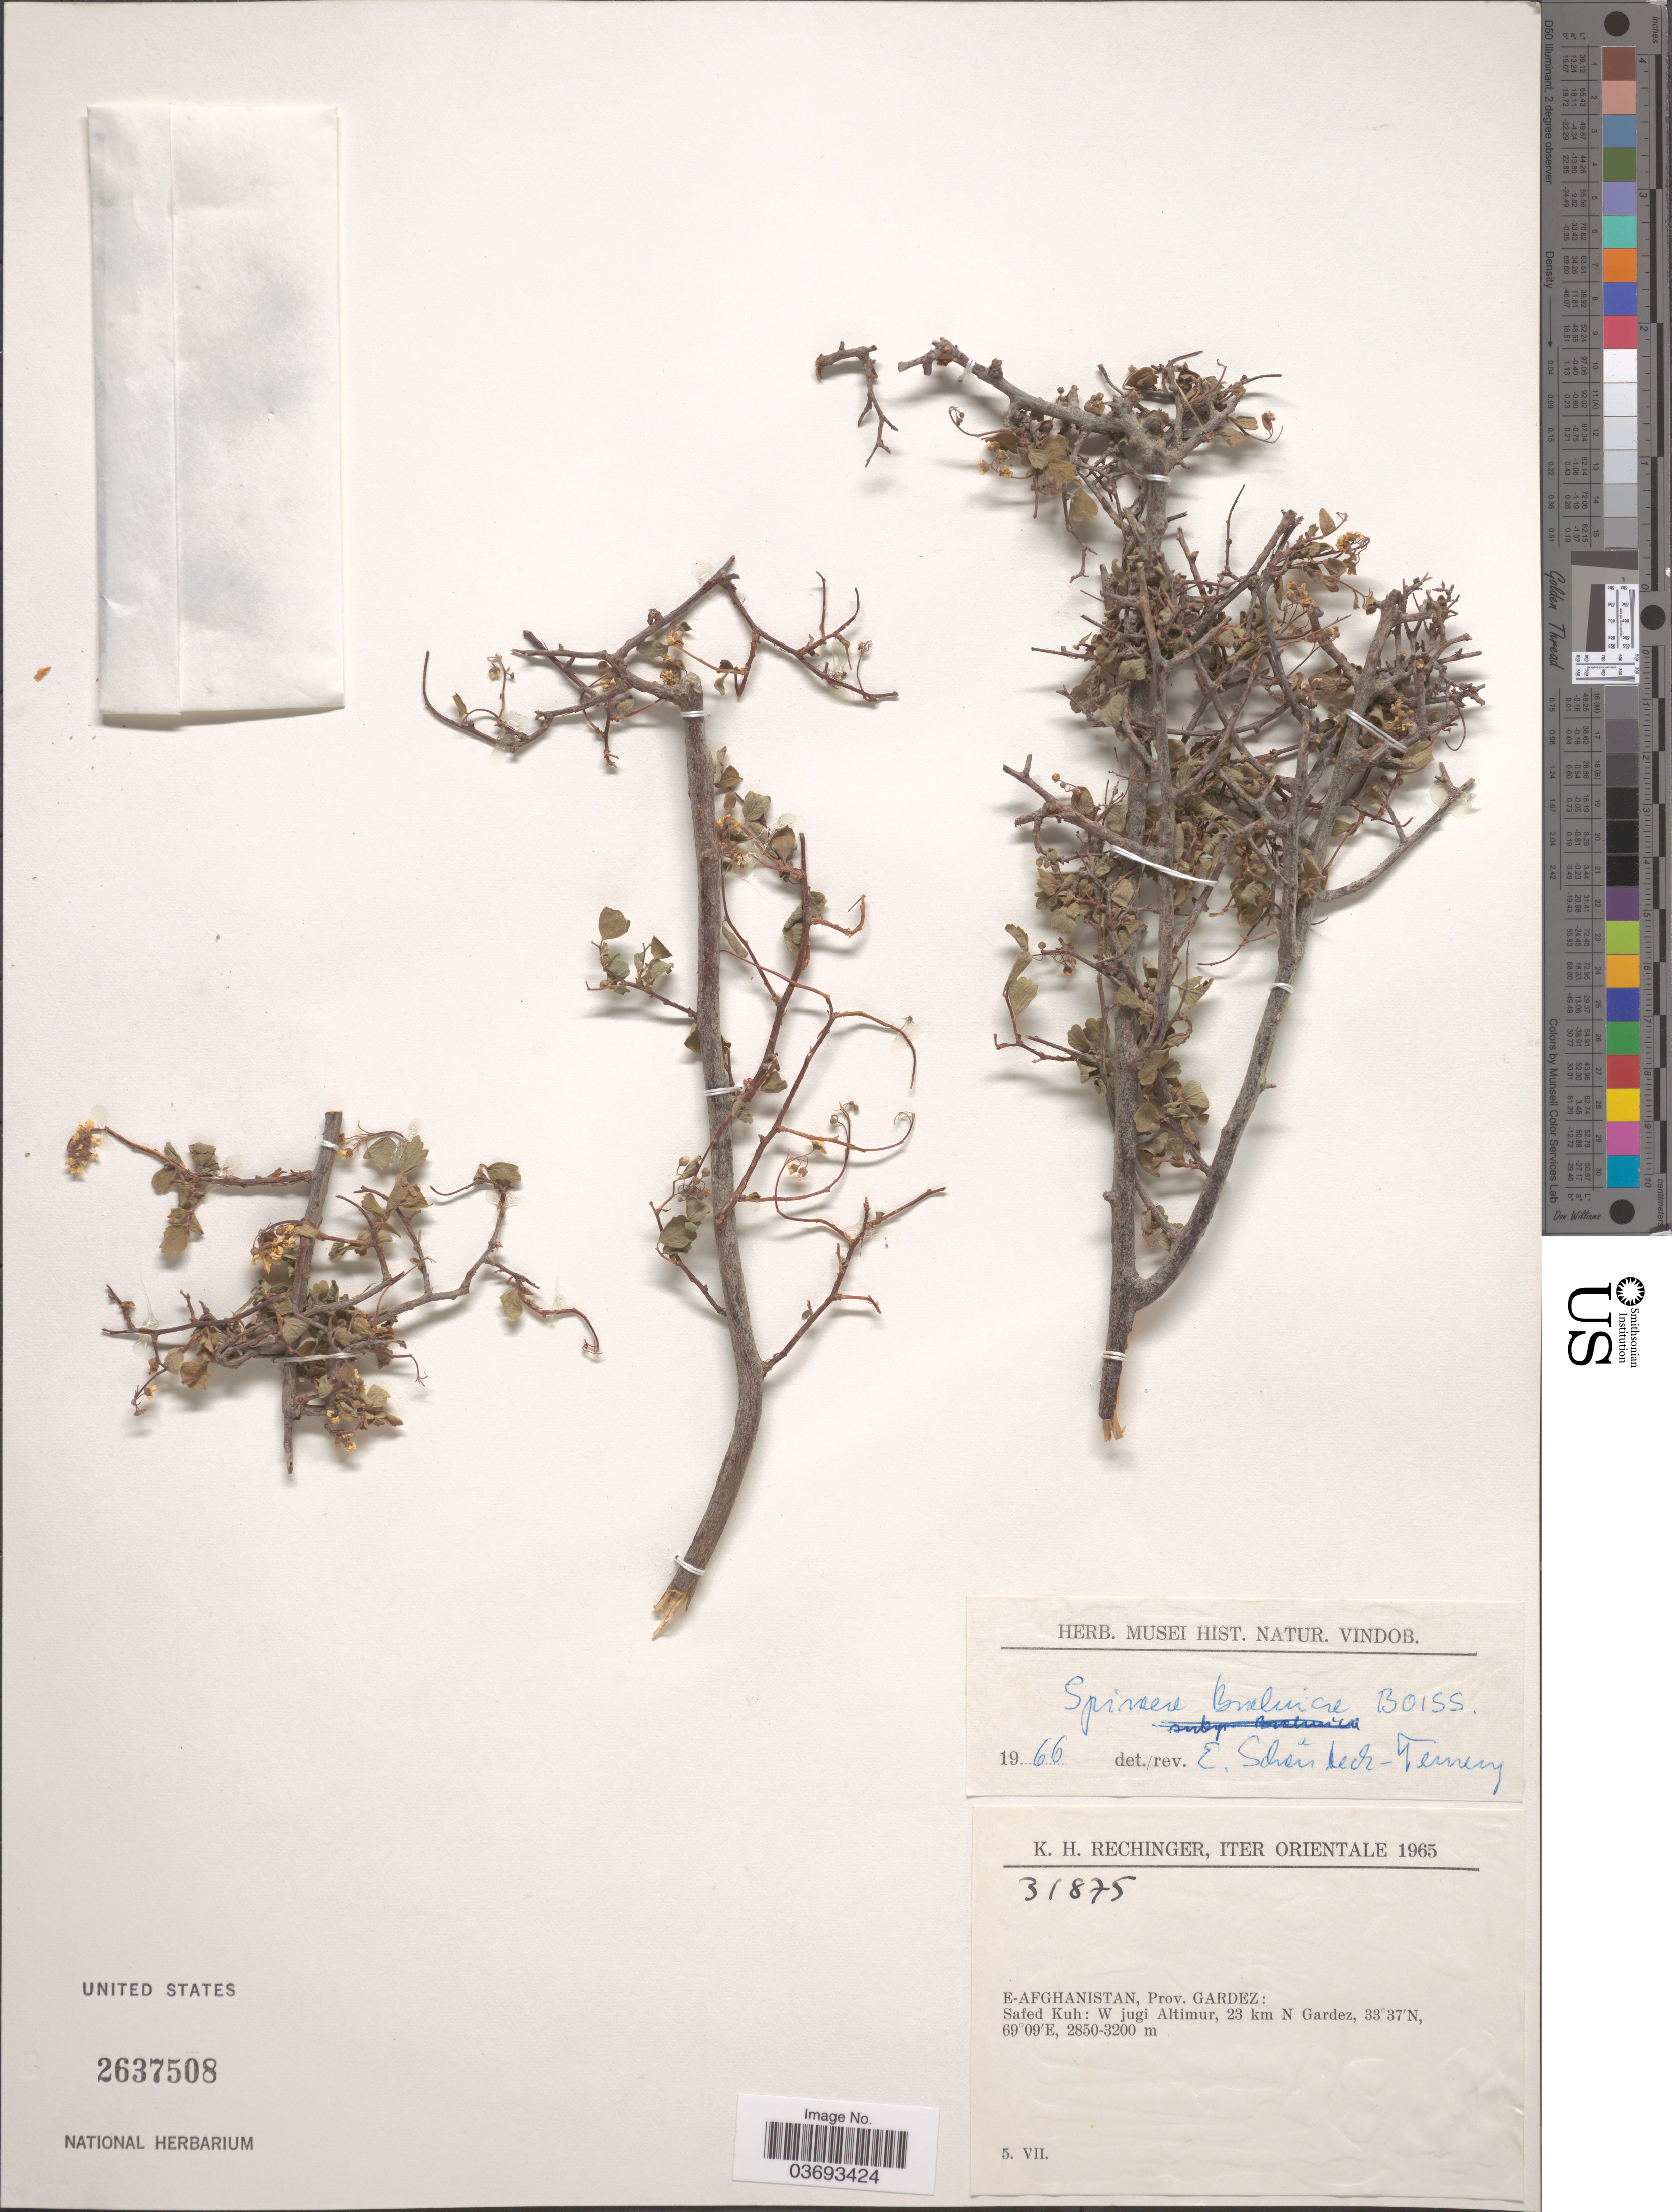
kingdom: Plantae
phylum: Tracheophyta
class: Magnoliopsida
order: Rosales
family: Rosaceae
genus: Spiraea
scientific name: Spiraea brahuica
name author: Boiss.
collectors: K. H. Rechinger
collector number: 31875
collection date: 1965-07-05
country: Afghanistan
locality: E-Afghanistan, Prov. Gardez: Safed Kuh: W jugi Altimur, 23 km N Gardez.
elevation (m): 2850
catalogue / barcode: US 2637508